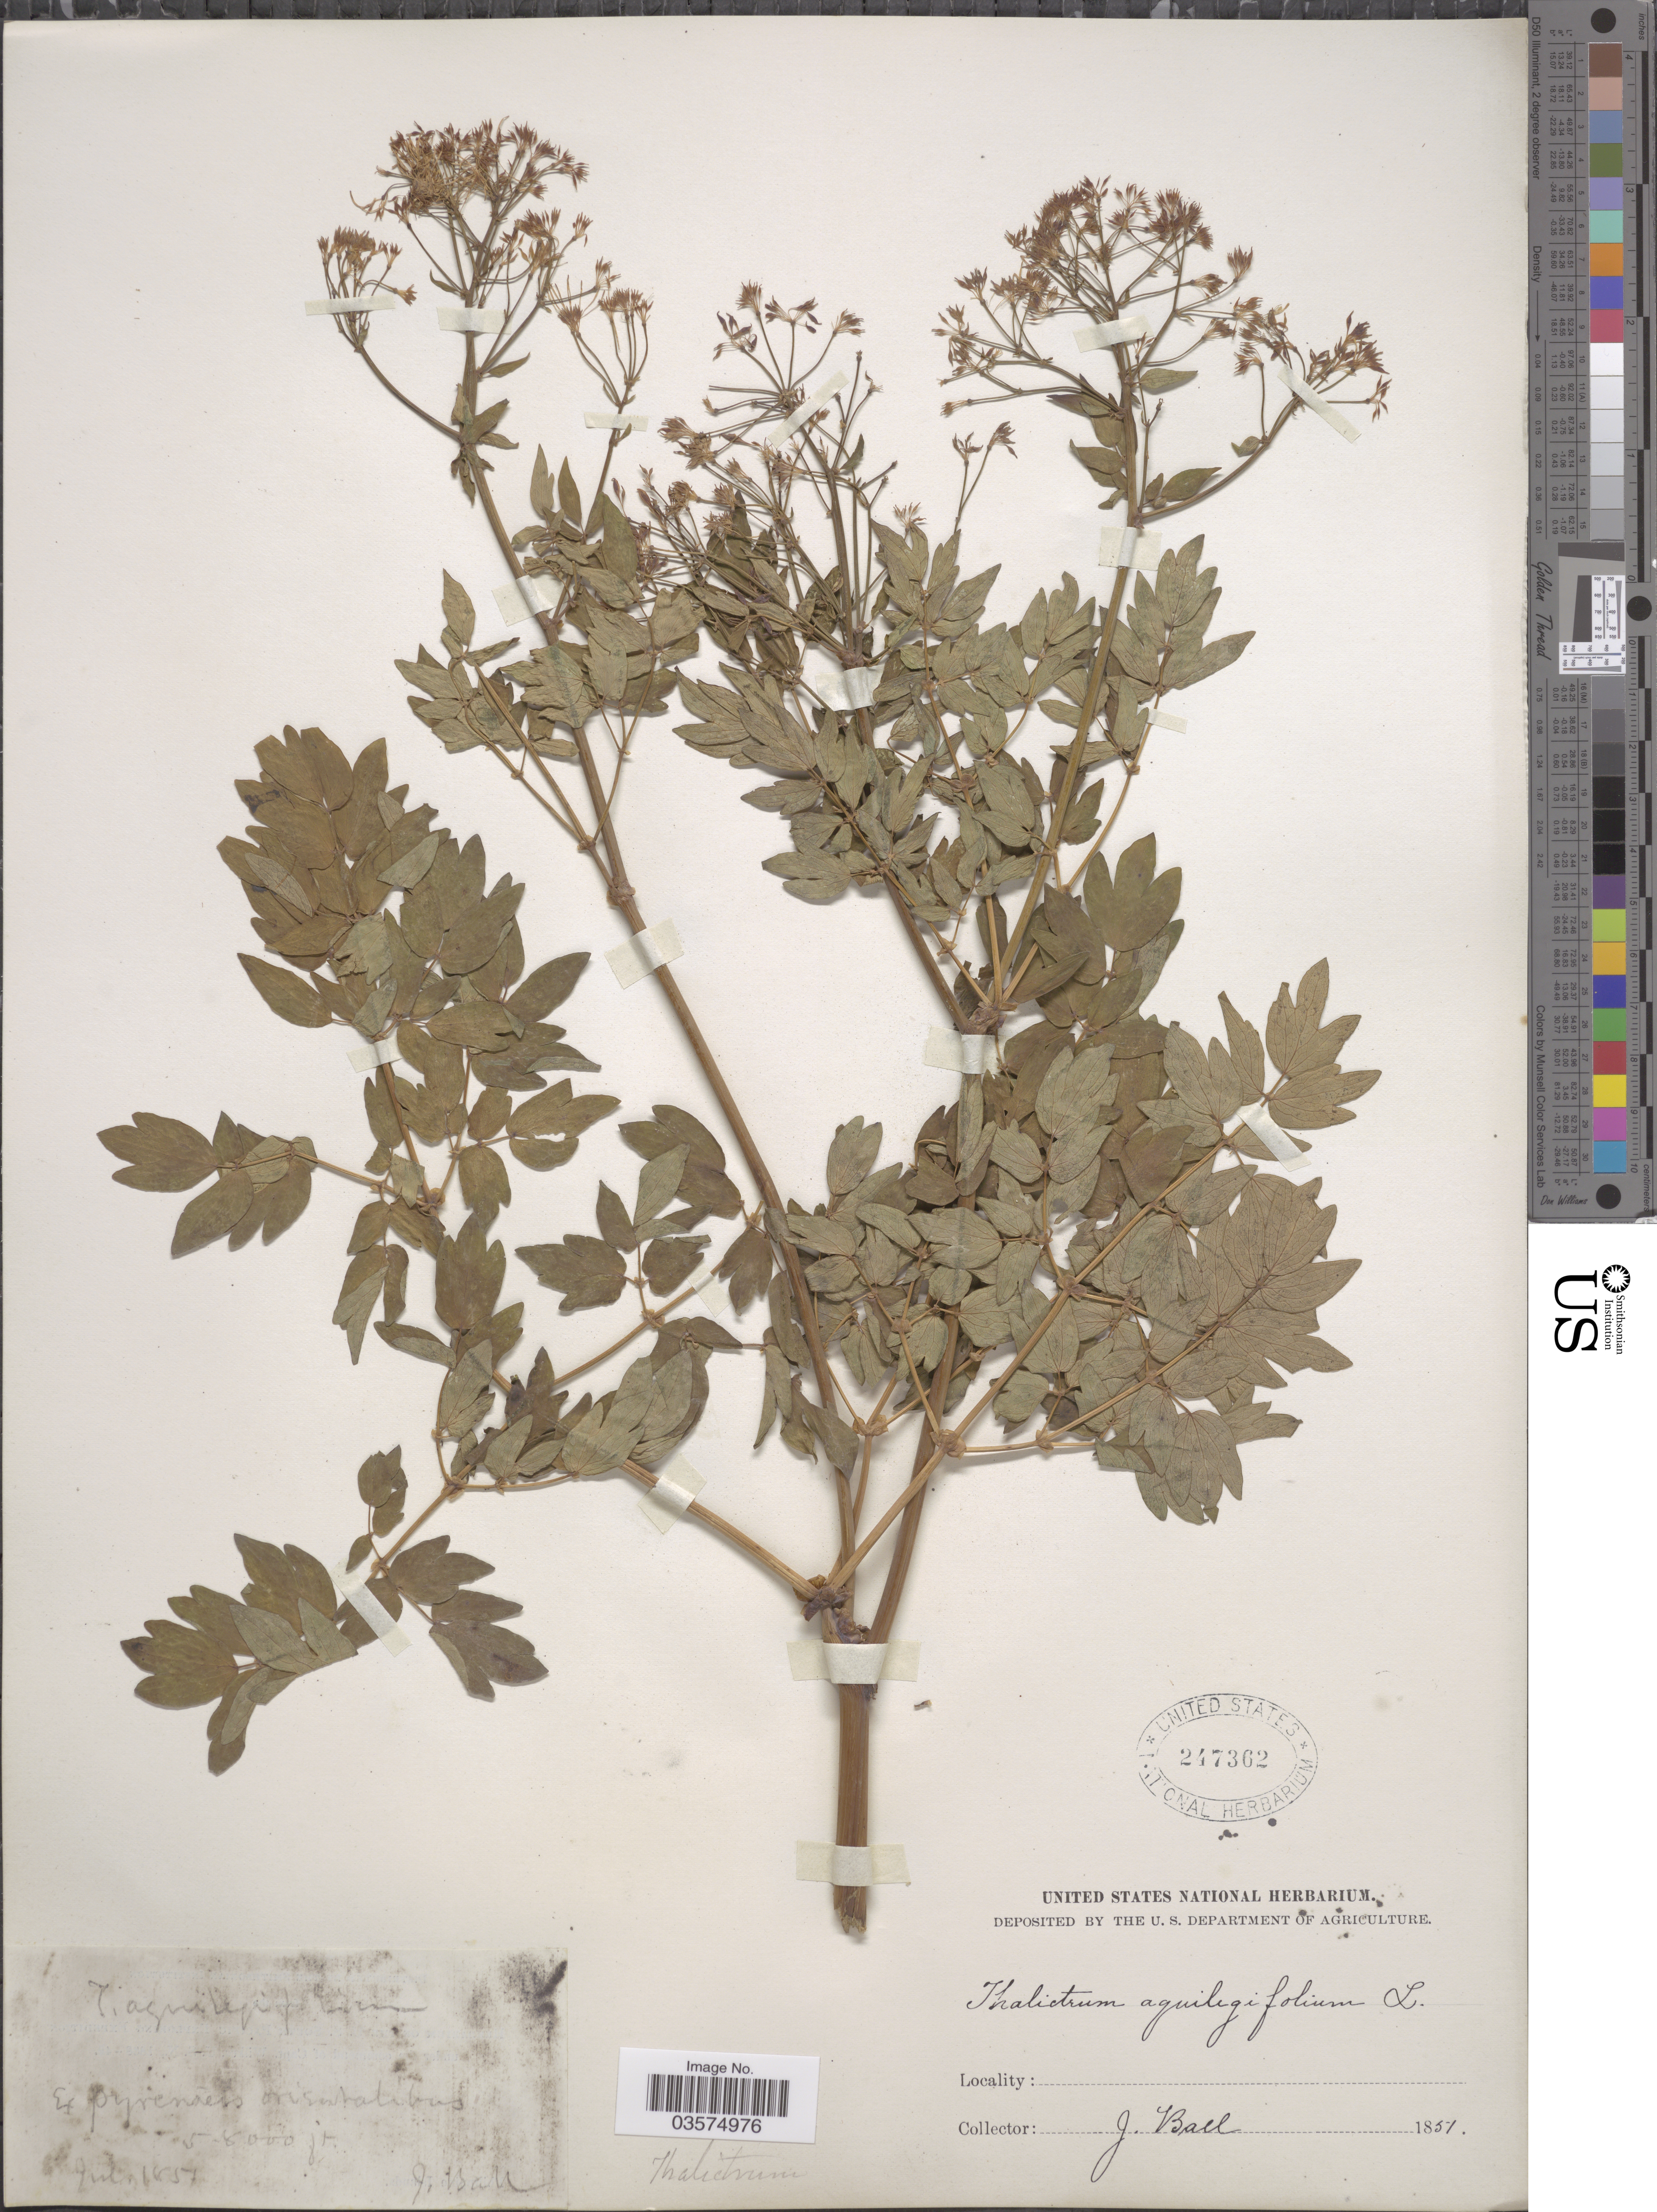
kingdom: Plantae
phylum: Tracheophyta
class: Magnoliopsida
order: Ranunculales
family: Ranunculaceae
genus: Thalictrum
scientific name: Thalictrum aquilegifolium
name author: L.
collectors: J. Ball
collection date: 1851-07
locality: Ex pyrenaeis orientalibus.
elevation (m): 1524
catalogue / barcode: US 247362